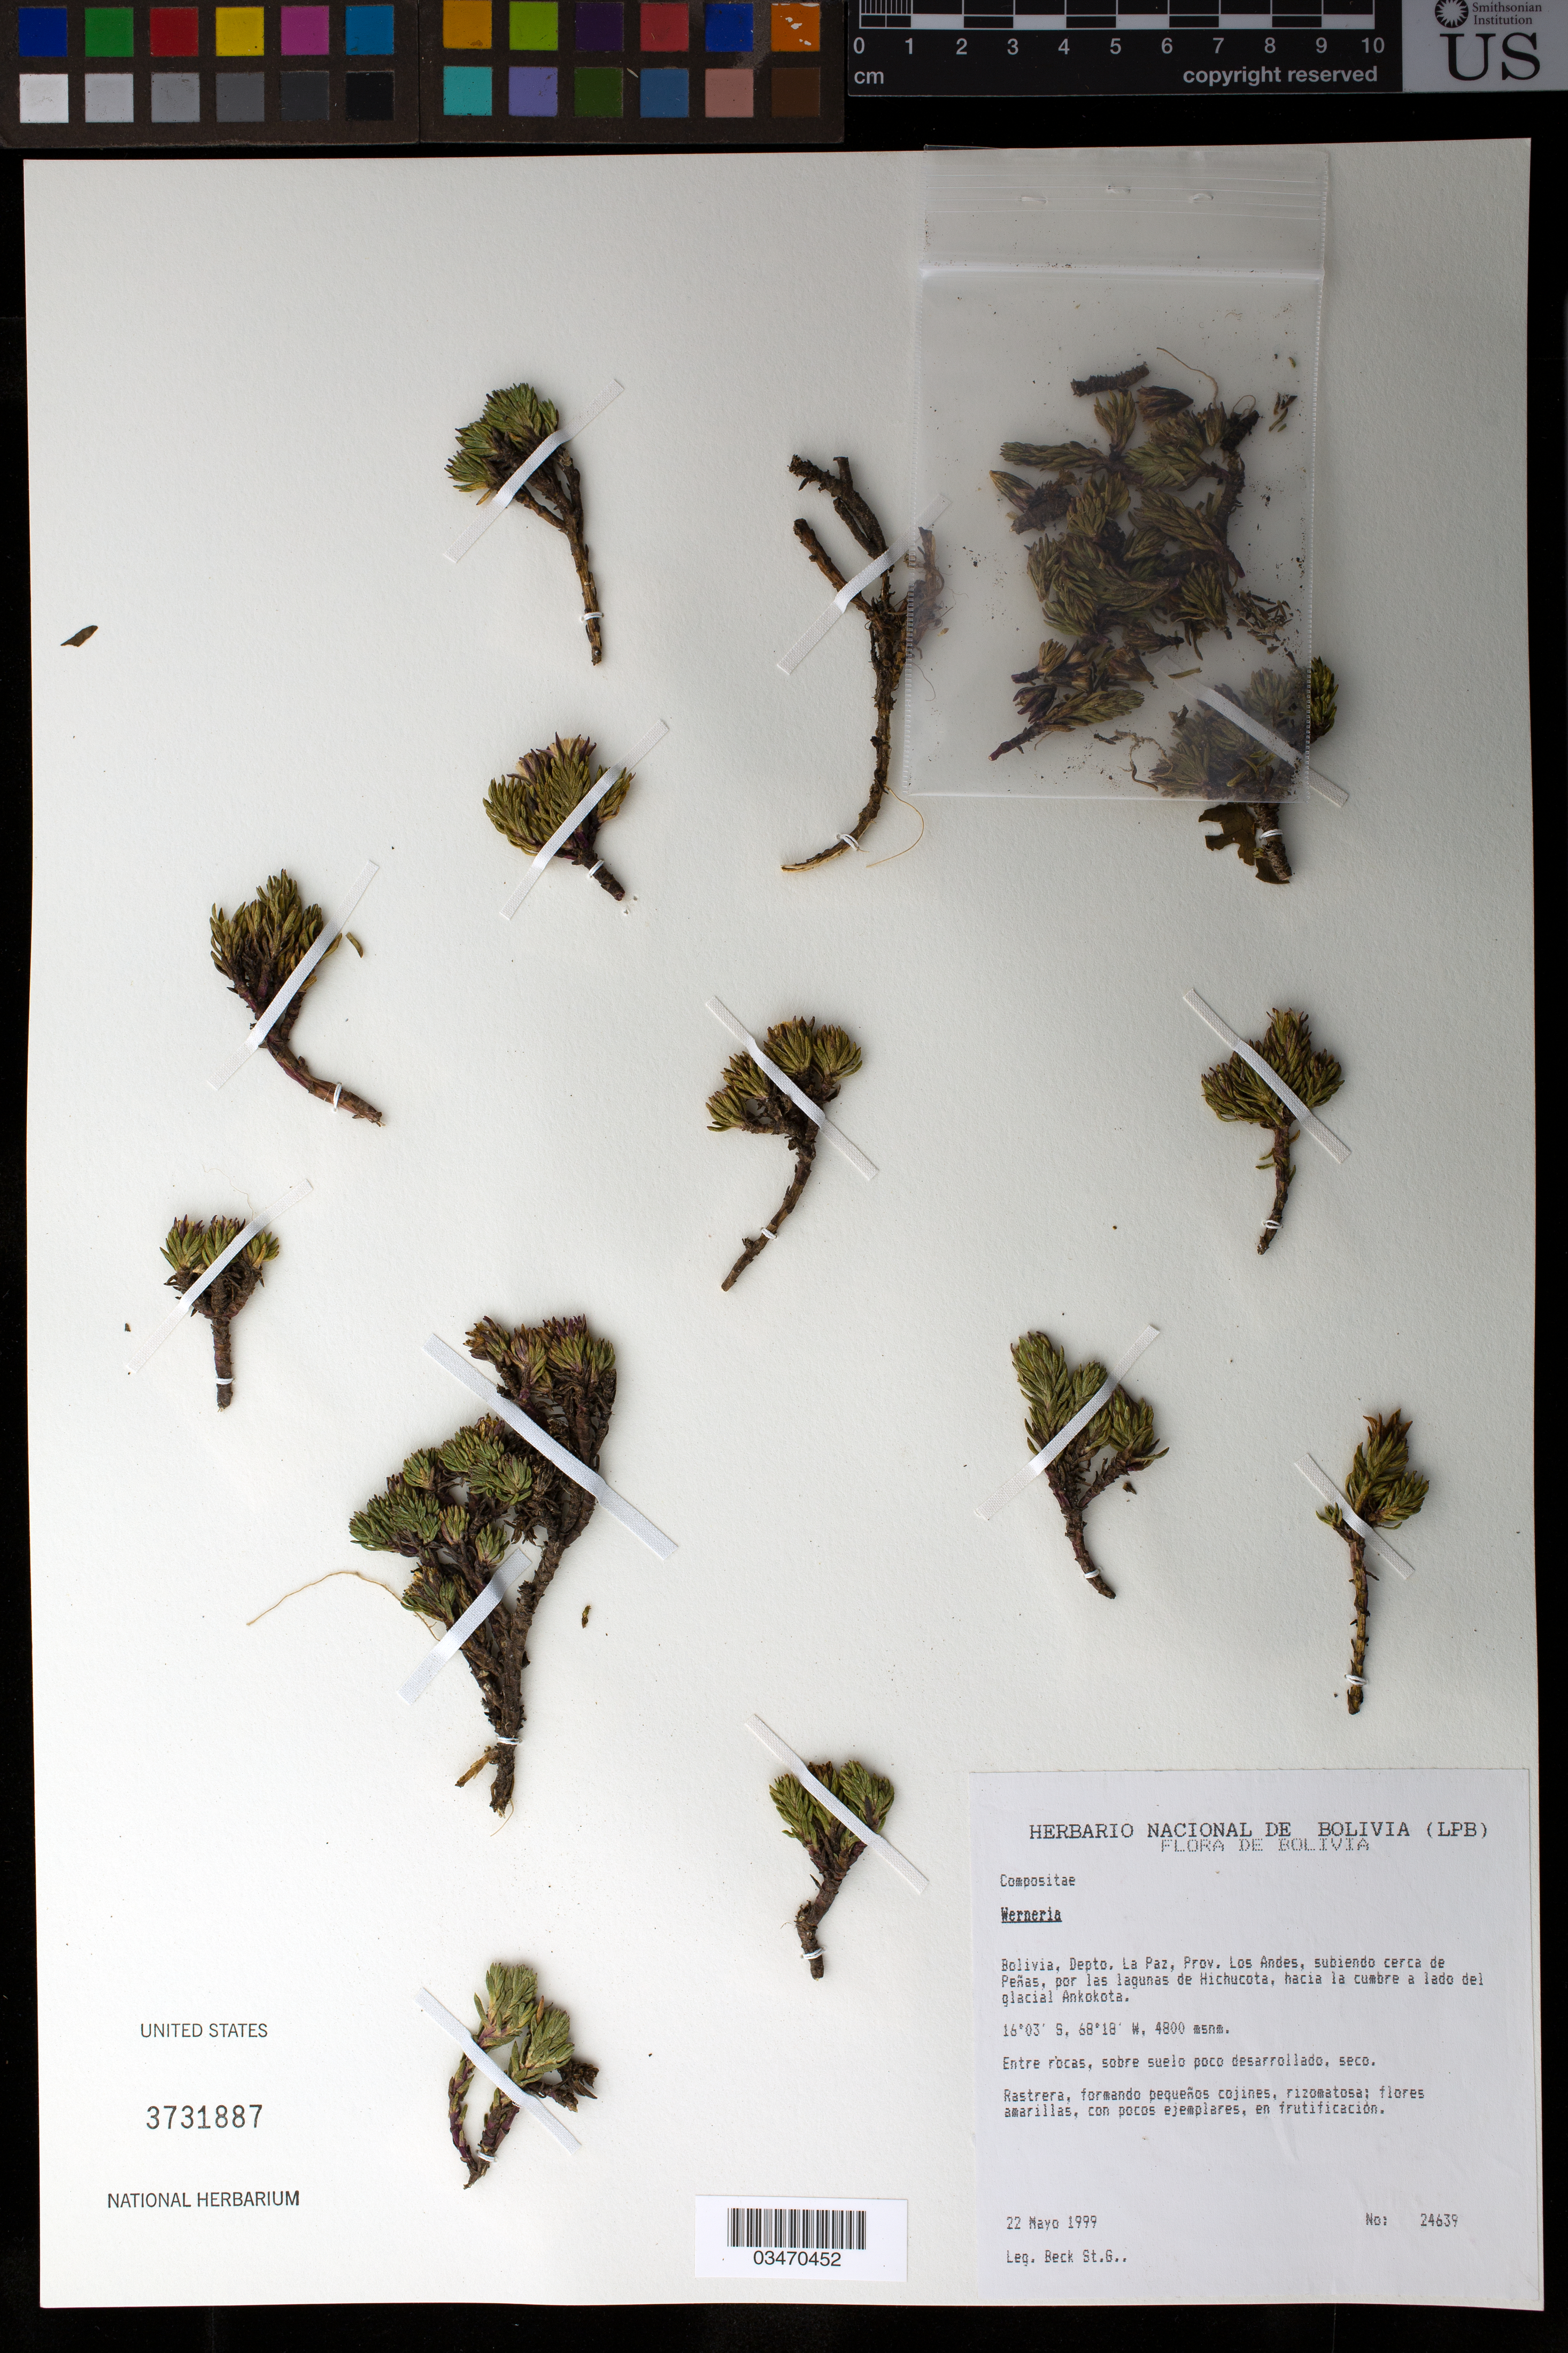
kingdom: Plantae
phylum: Tracheophyta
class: Magnoliopsida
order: Asterales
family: Asteraceae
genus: Werneria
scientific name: Werneria sp.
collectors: S. Beck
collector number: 24639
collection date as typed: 22 May 1999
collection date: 1999-05-22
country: Bolivia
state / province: La Paz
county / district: Los Andes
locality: Subiendo cerca de Penas, por las lagunas de Hichucota, hacis la cumbre a lado del glacial Ankokota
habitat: Entre rocas, sobre suelo poco desarrollado, seco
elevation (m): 4800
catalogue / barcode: US 3731887